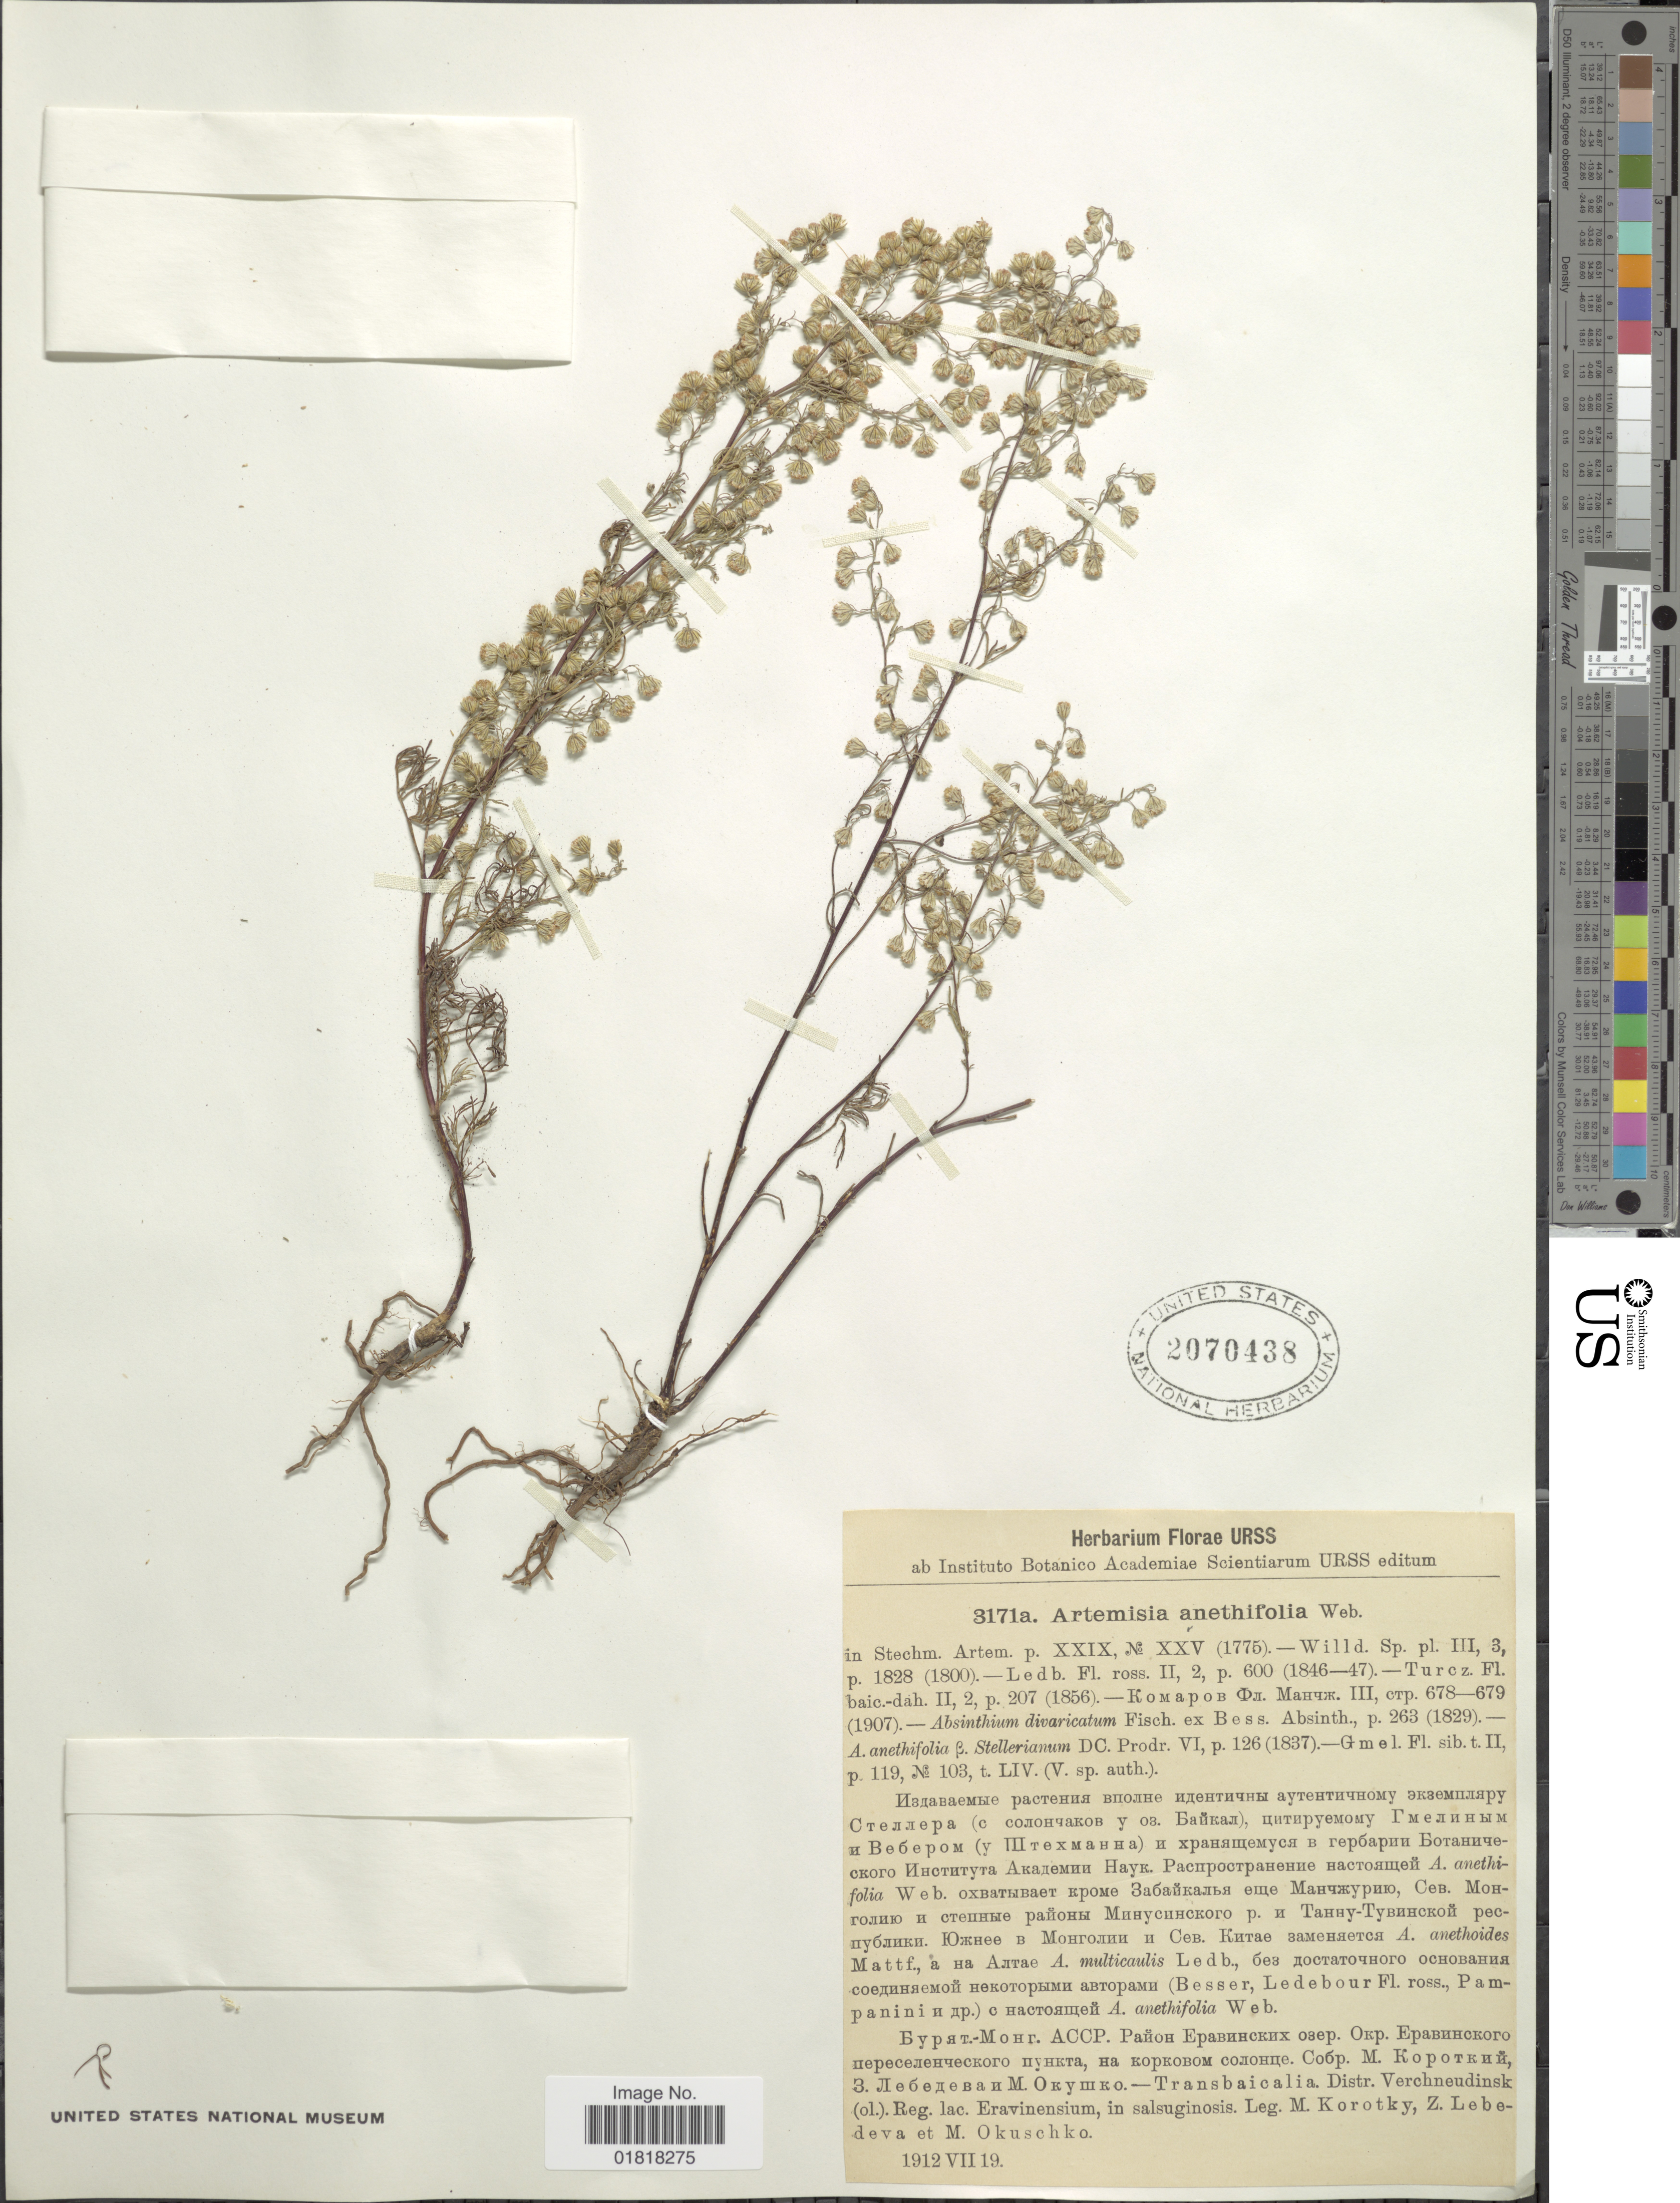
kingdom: Plantae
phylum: Tracheophyta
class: Magnoliopsida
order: Asterales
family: Asteraceae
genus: Artemisia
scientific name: Artemisia anethifolia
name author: G.H. Weber ex Stechm.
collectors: M. Korotky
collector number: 3171a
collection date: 1912-07-19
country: Russian Federation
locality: Transbaicalia, Distr. Verchneudinsk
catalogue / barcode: US 2070438